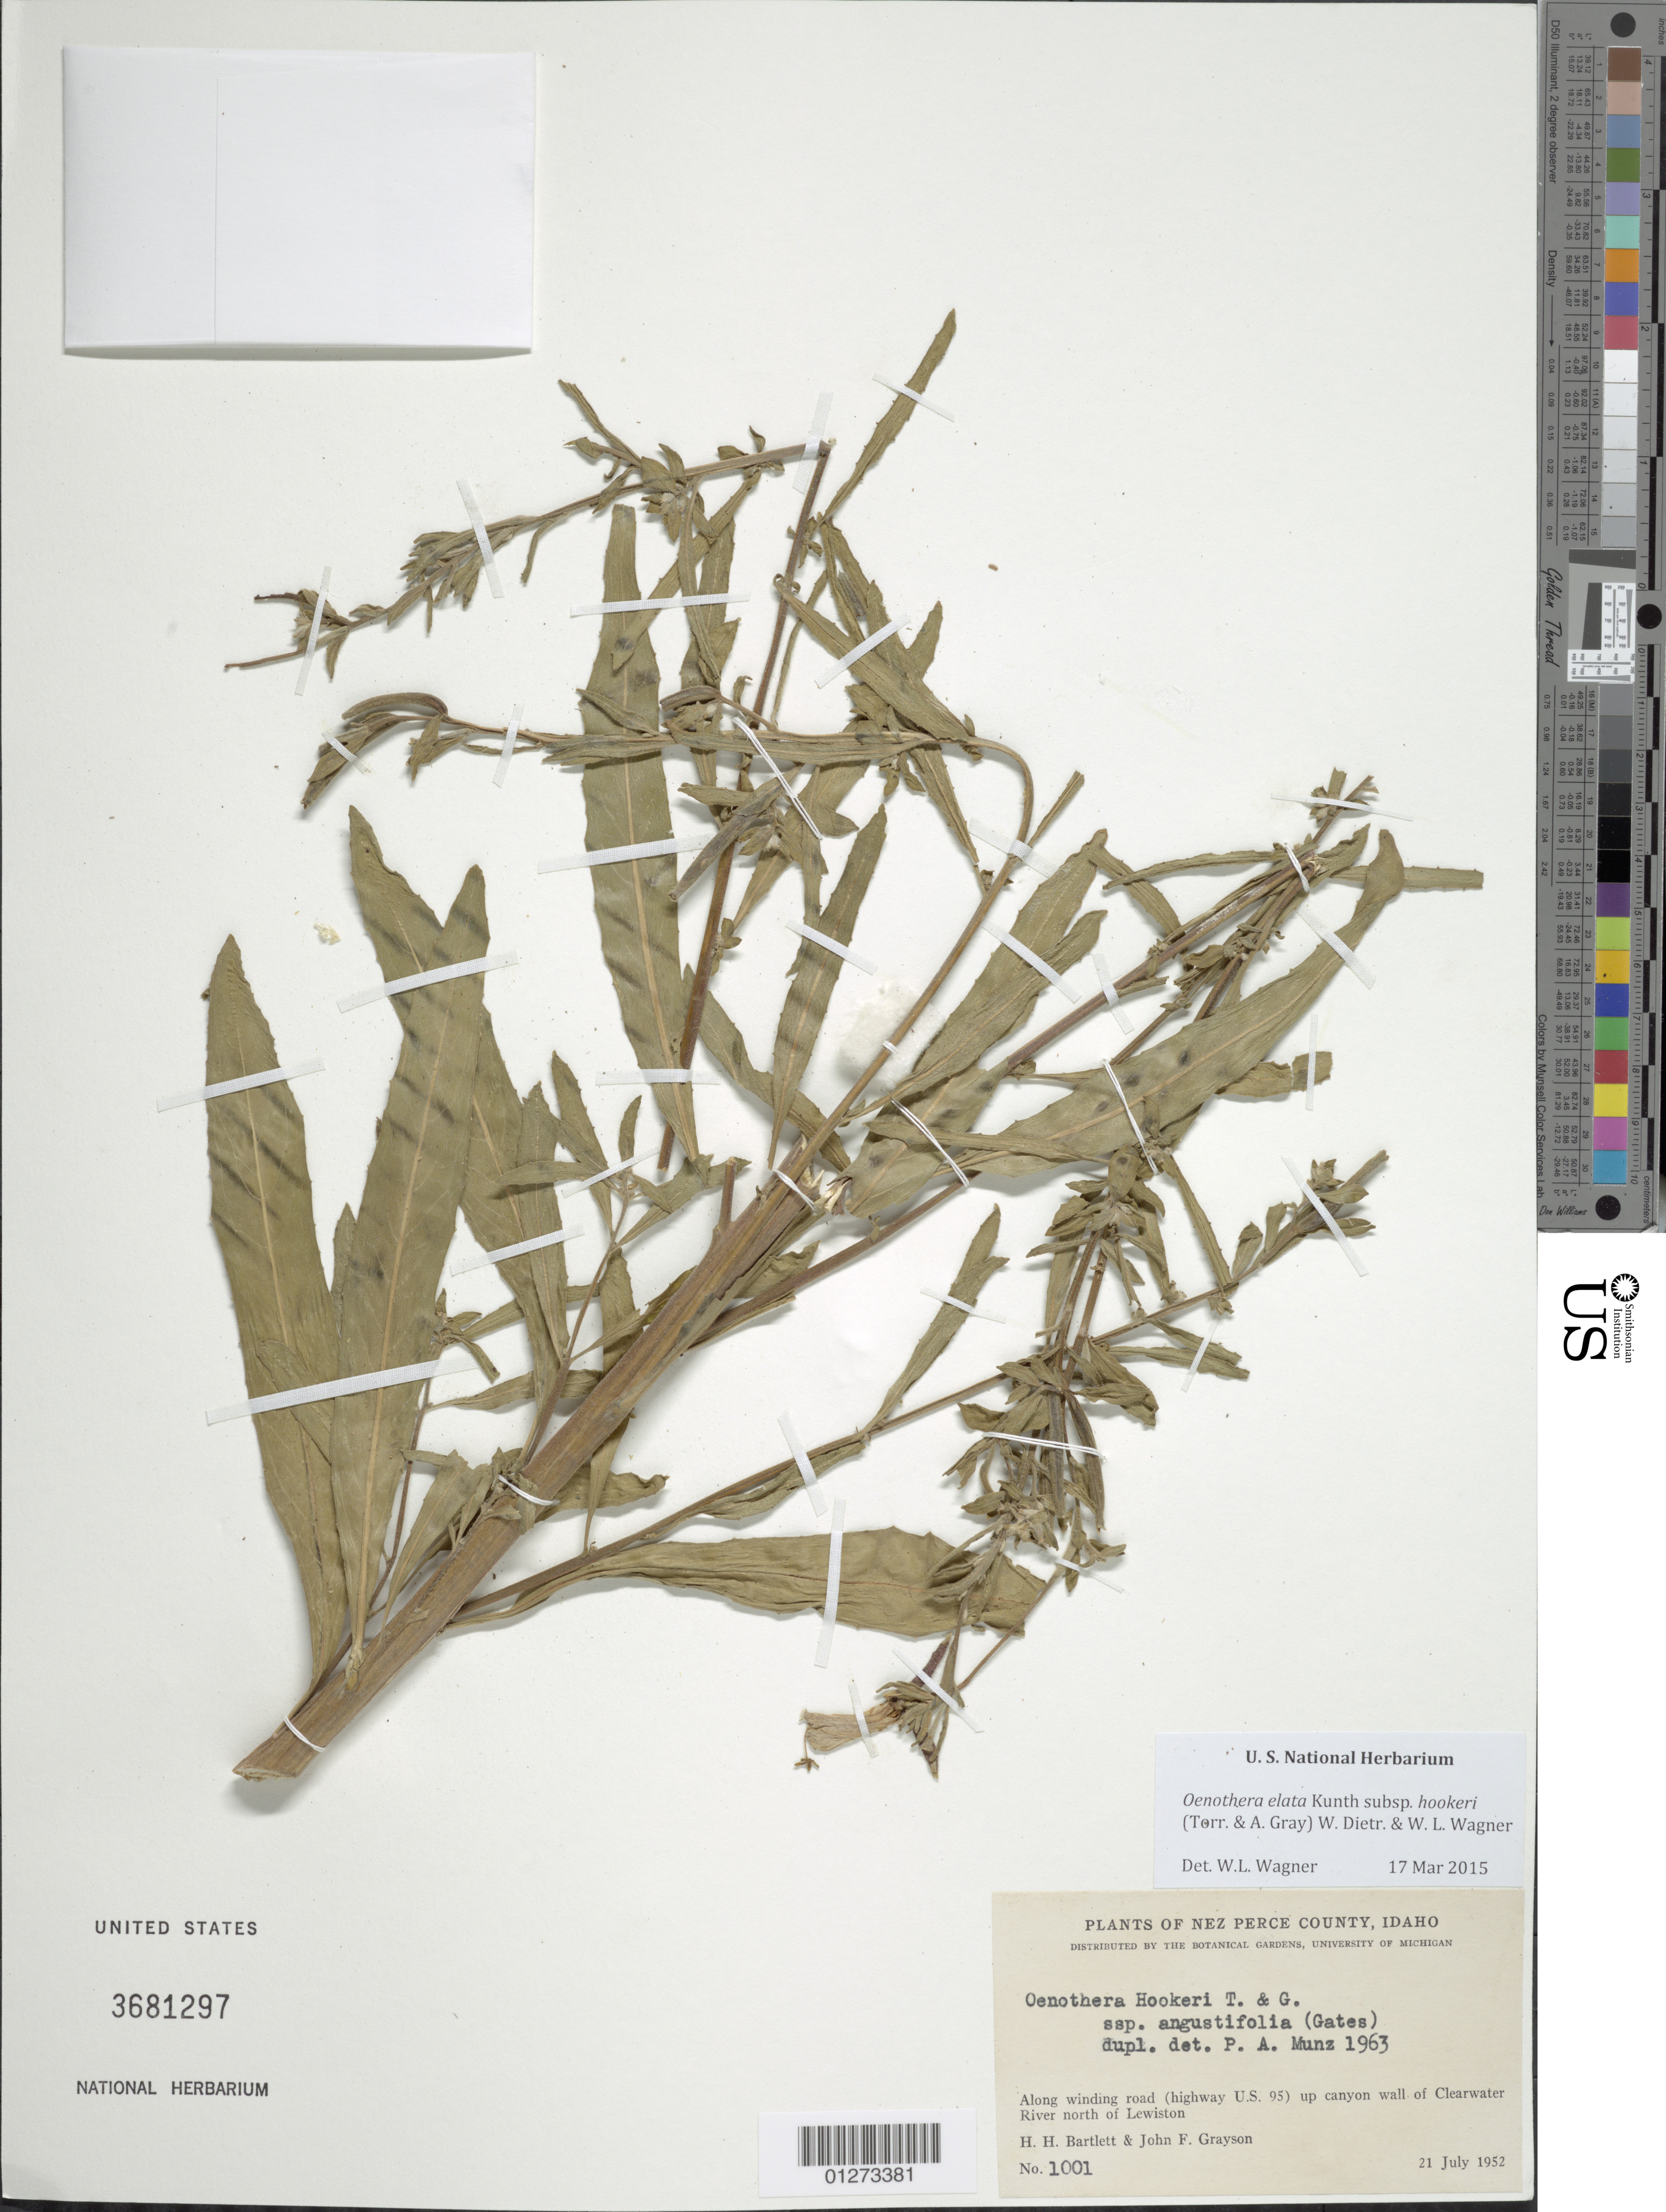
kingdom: Plantae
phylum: Tracheophyta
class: Magnoliopsida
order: Myrtales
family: Onagraceae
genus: Oenothera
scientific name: Oenothera elata subsp. hookeri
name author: (Torr. & A. Gray) W. Dietr. & W.L. Wagner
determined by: Wagner, W. L., (BOT), Smithsonian Institution - National Museum of Natural History (UNITED STATES)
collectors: H. H. Bartlett & J. Grayson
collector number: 1001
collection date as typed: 21 Jul 1952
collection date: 1952-07-21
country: United States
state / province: Idaho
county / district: Nez Perce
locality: Along winding road (highway US 95) up canyon wall of Clearwater River north of Lewiston.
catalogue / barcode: US 3681297